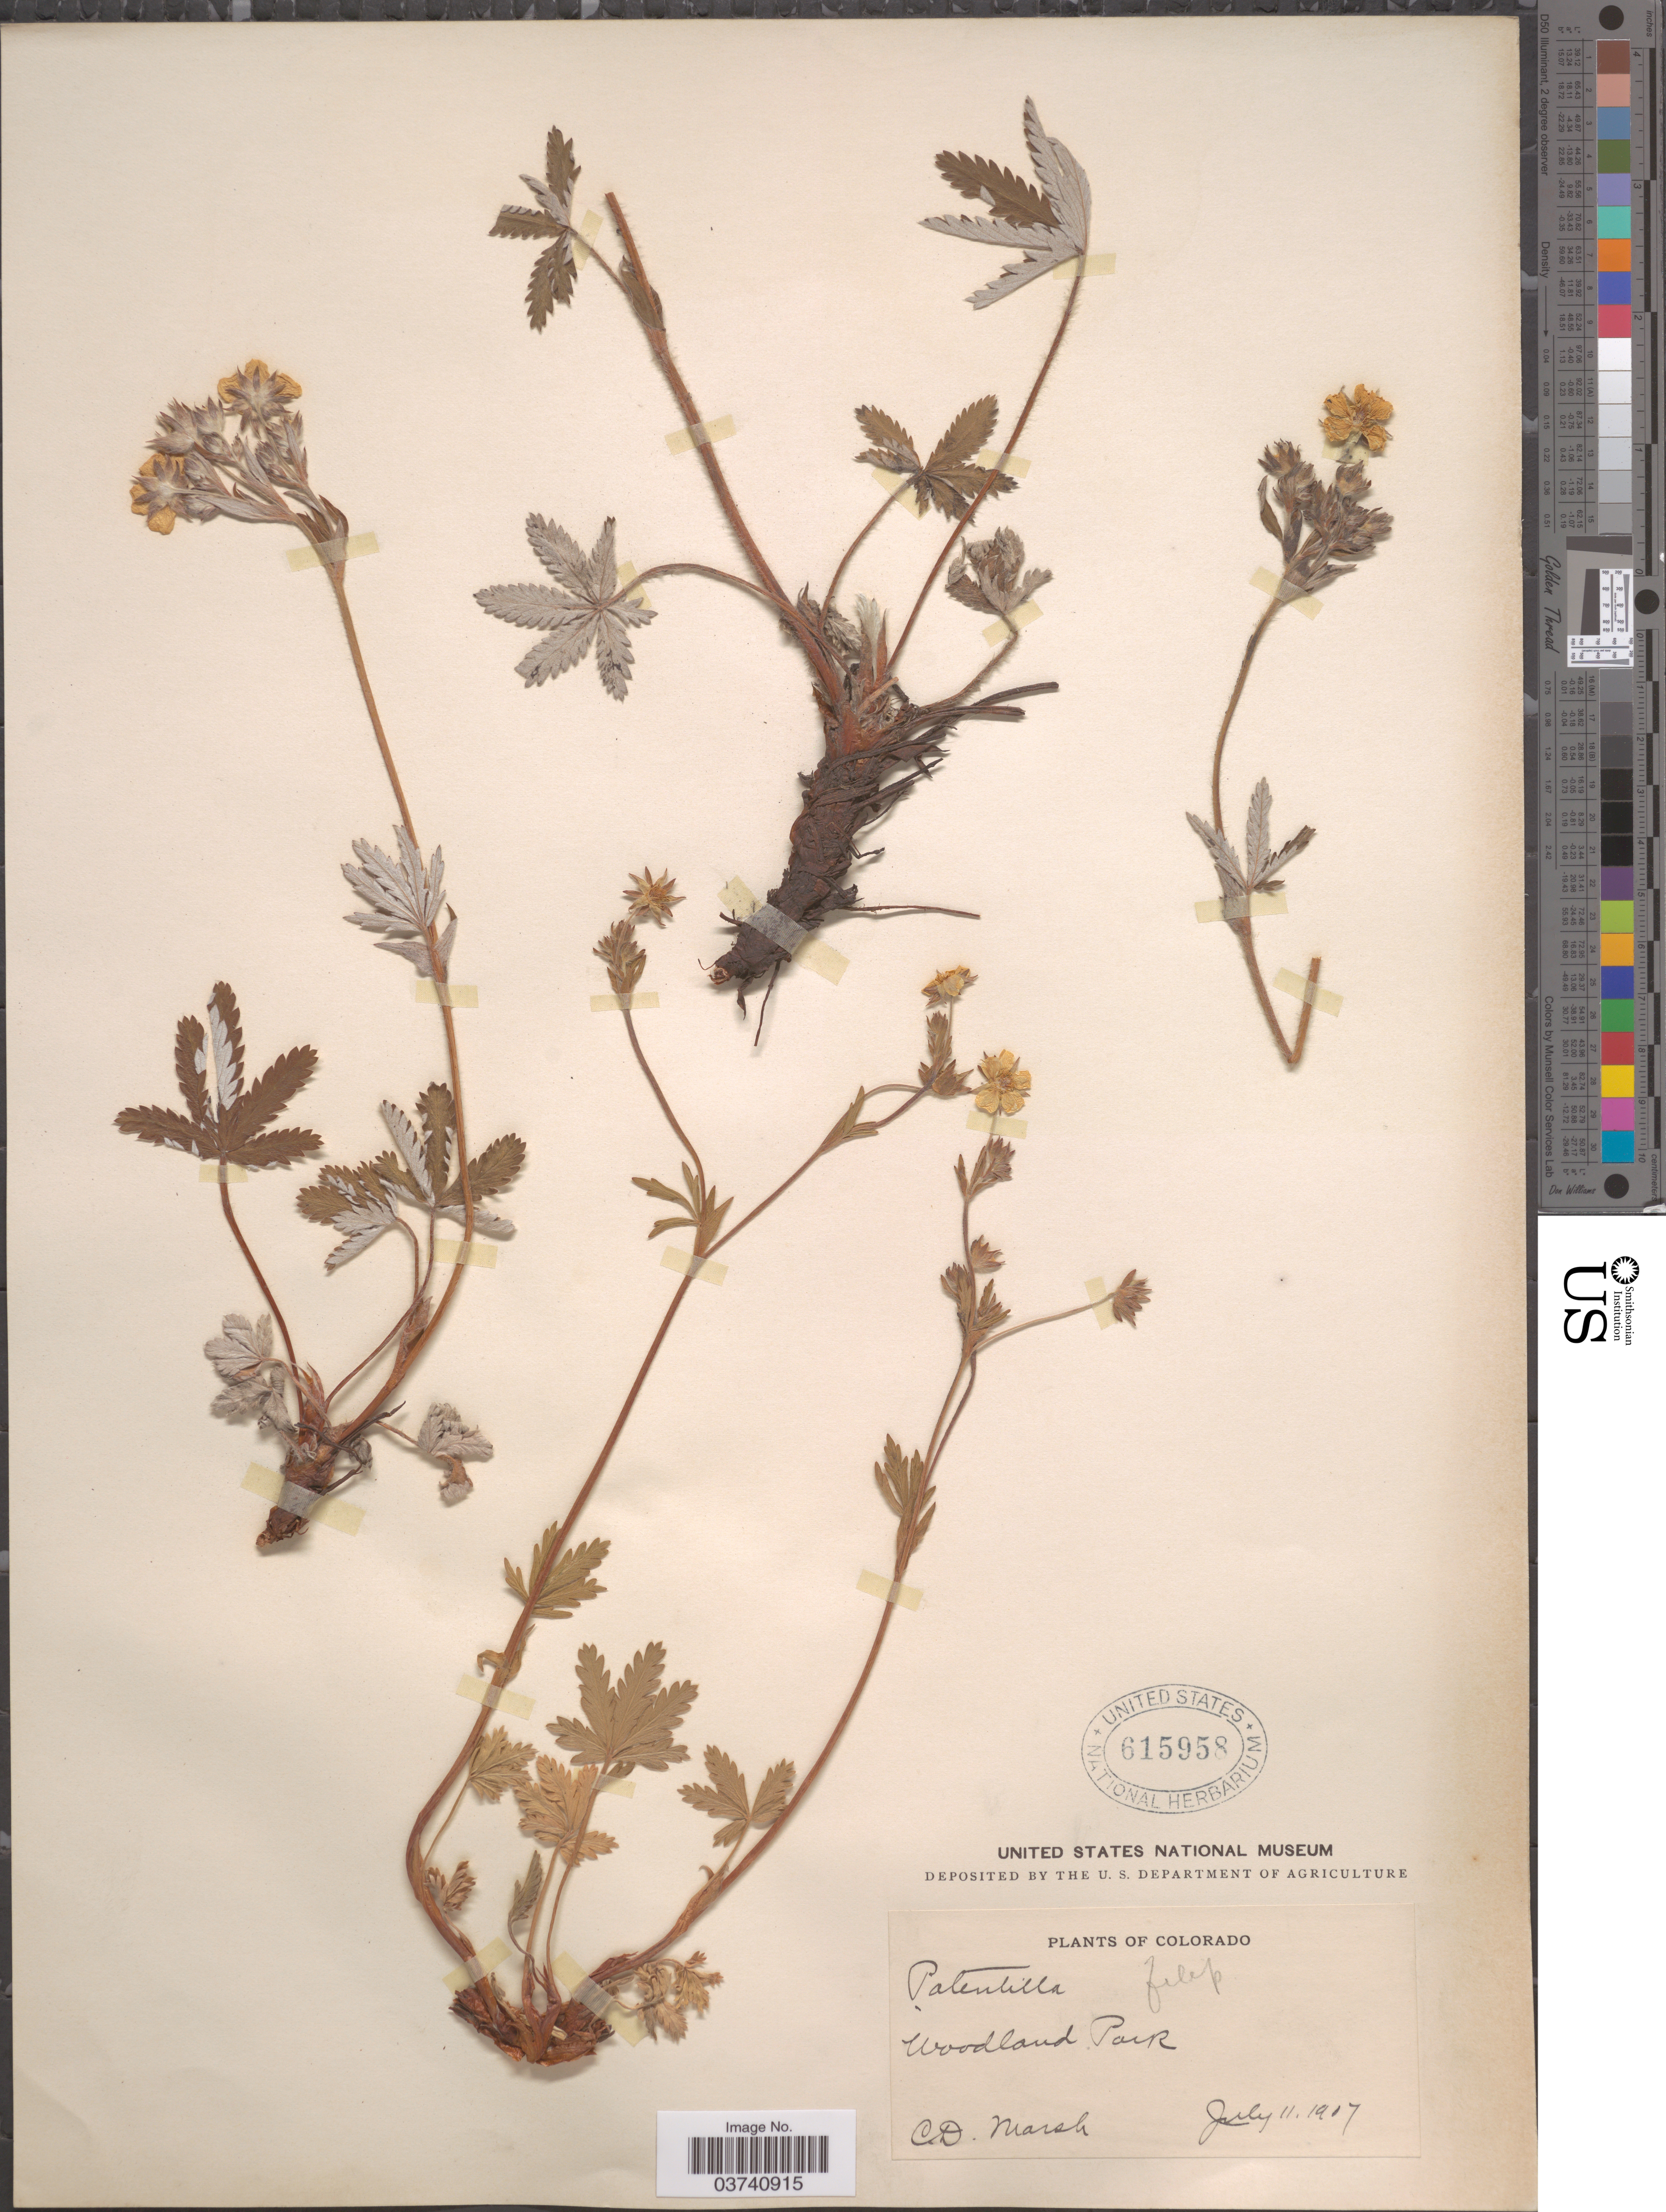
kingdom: Plantae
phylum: Tracheophyta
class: Magnoliopsida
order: Rosales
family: Rosaceae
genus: Potentilla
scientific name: Potentilla sp.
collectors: C. D. Marsh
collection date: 1907-07-11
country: United States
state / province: Colorado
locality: Woodland Park.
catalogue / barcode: US 615958